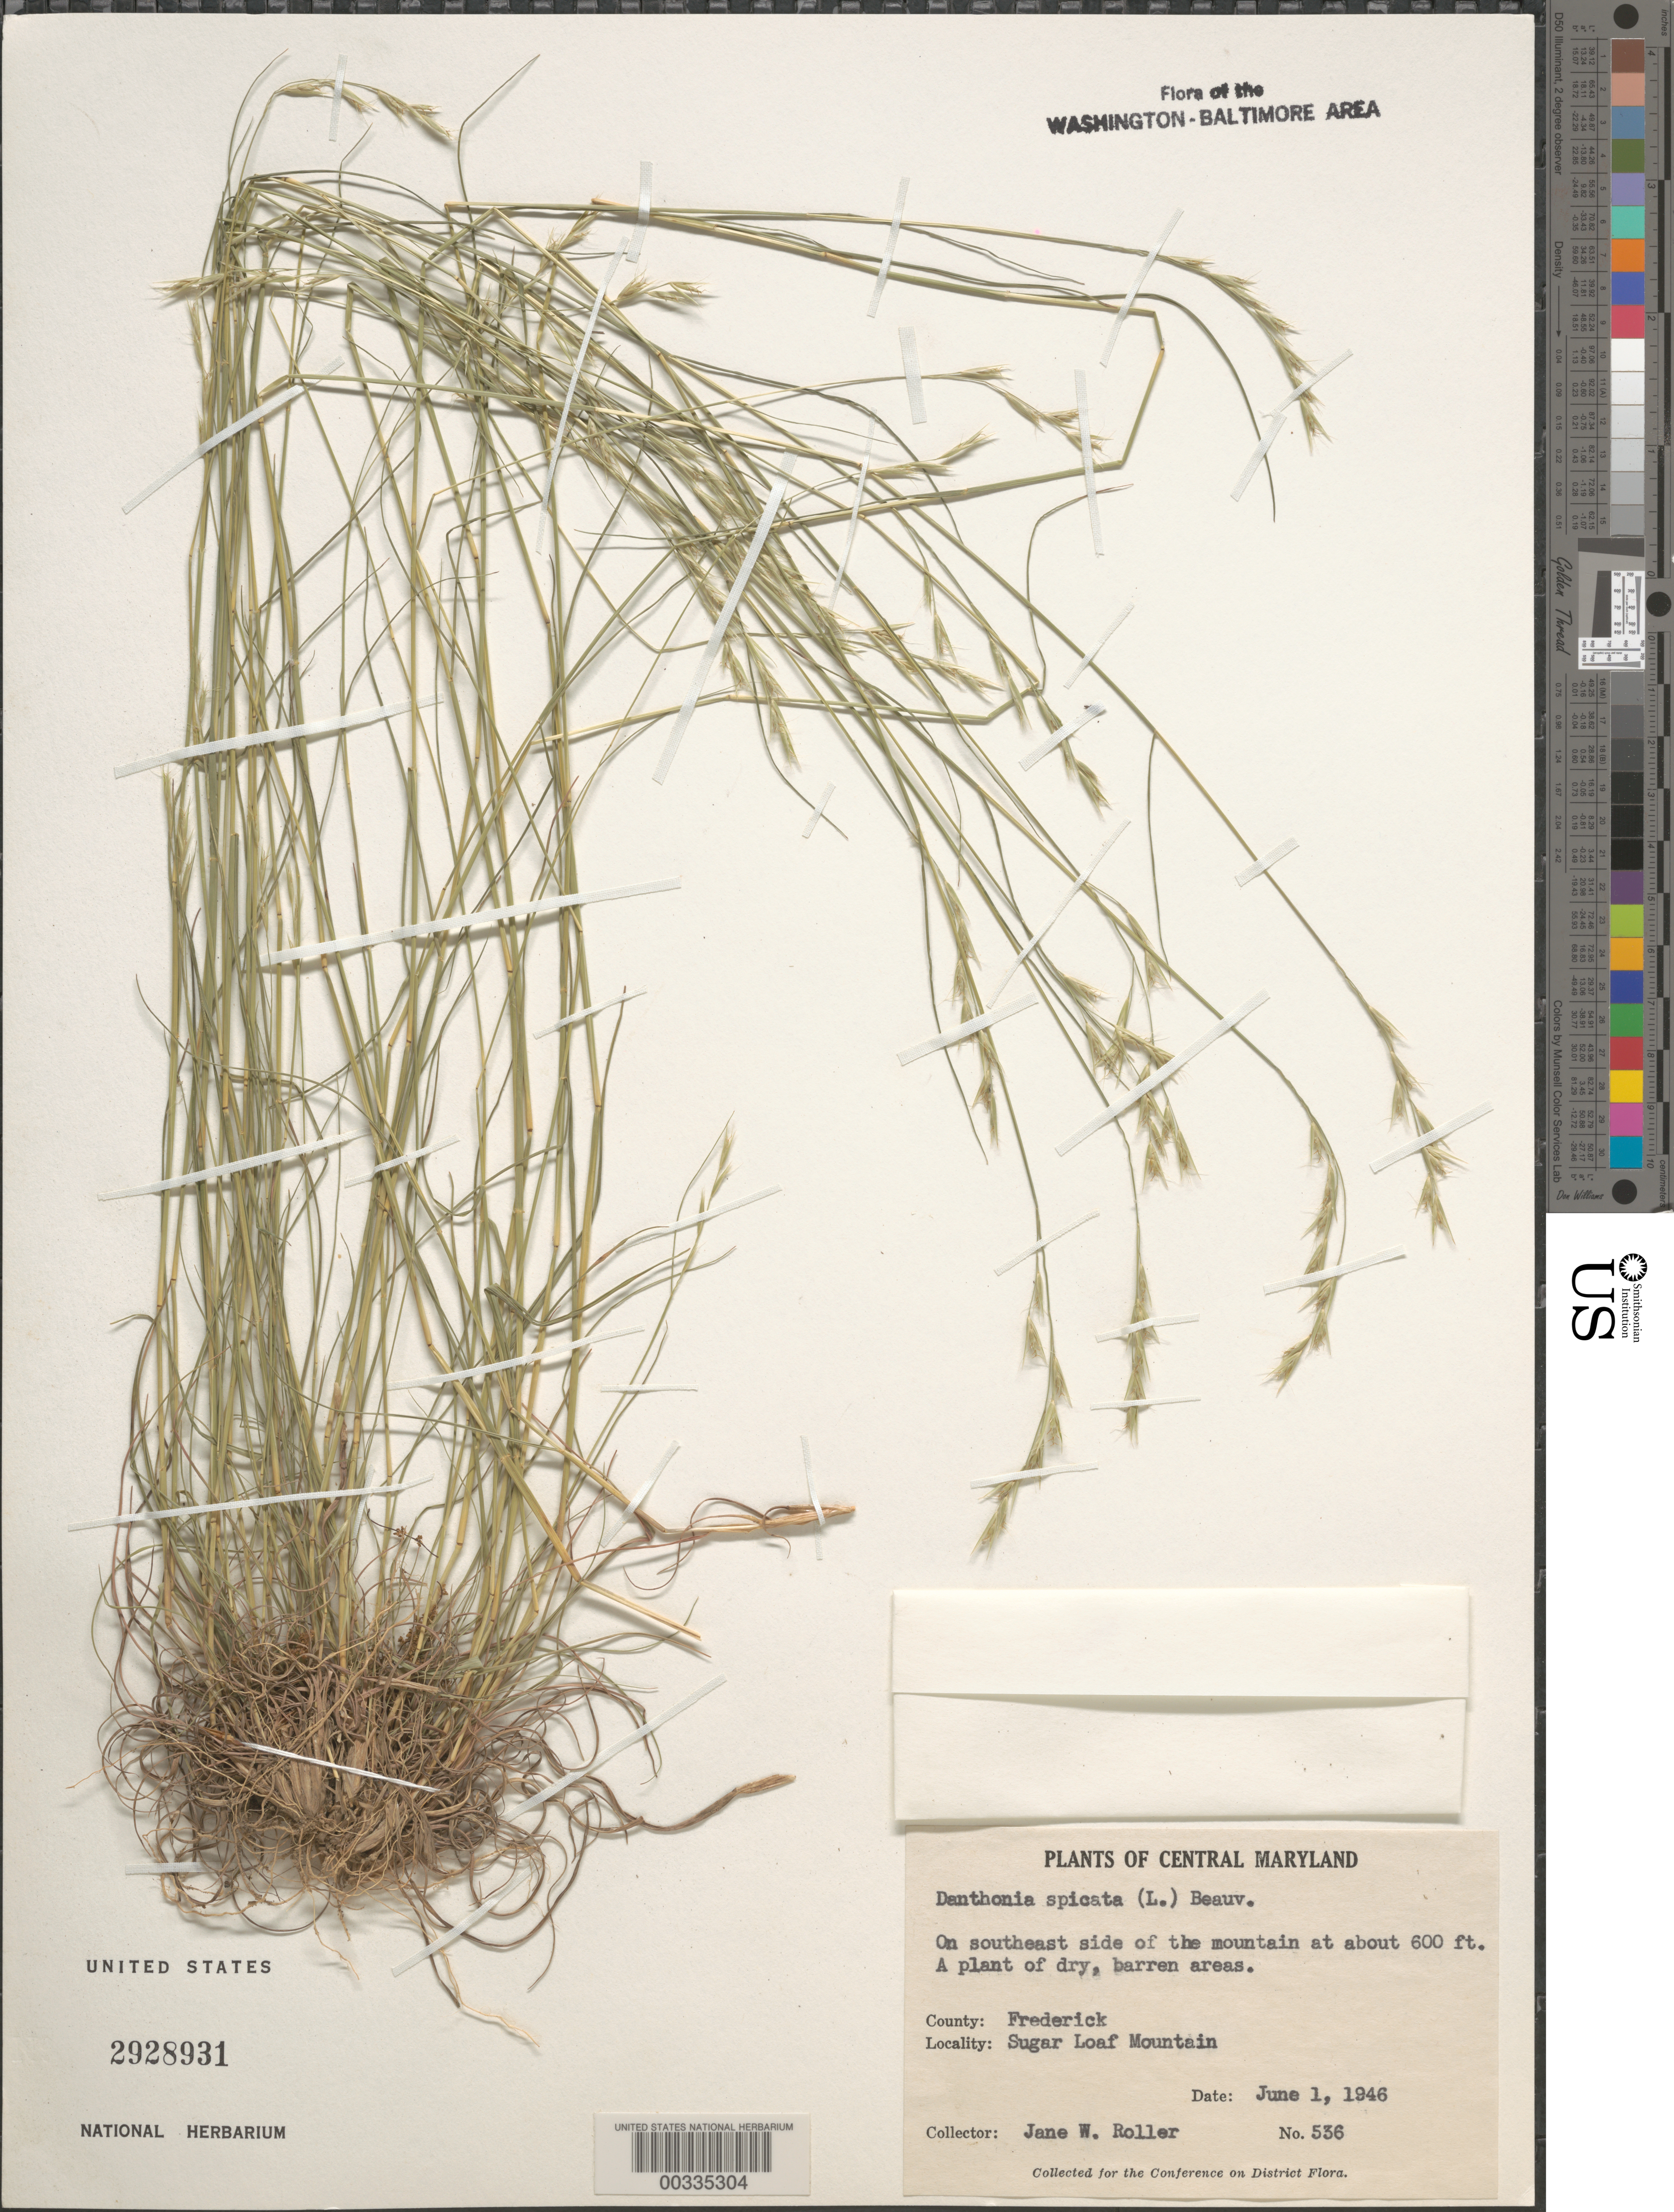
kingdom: Plantae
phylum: Tracheophyta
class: Liliopsida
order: Poales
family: Poaceae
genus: Danthonia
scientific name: Danthonia spicata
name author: (L.) P. Beauv. ex Roem. & Schult.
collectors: J. W. Roller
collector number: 536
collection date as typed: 01 Jun 1946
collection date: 1946-06-01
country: United States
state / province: Maryland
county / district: Frederick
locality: Sugar Loaf Mountain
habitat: Dry barren areas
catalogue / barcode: US 2928931